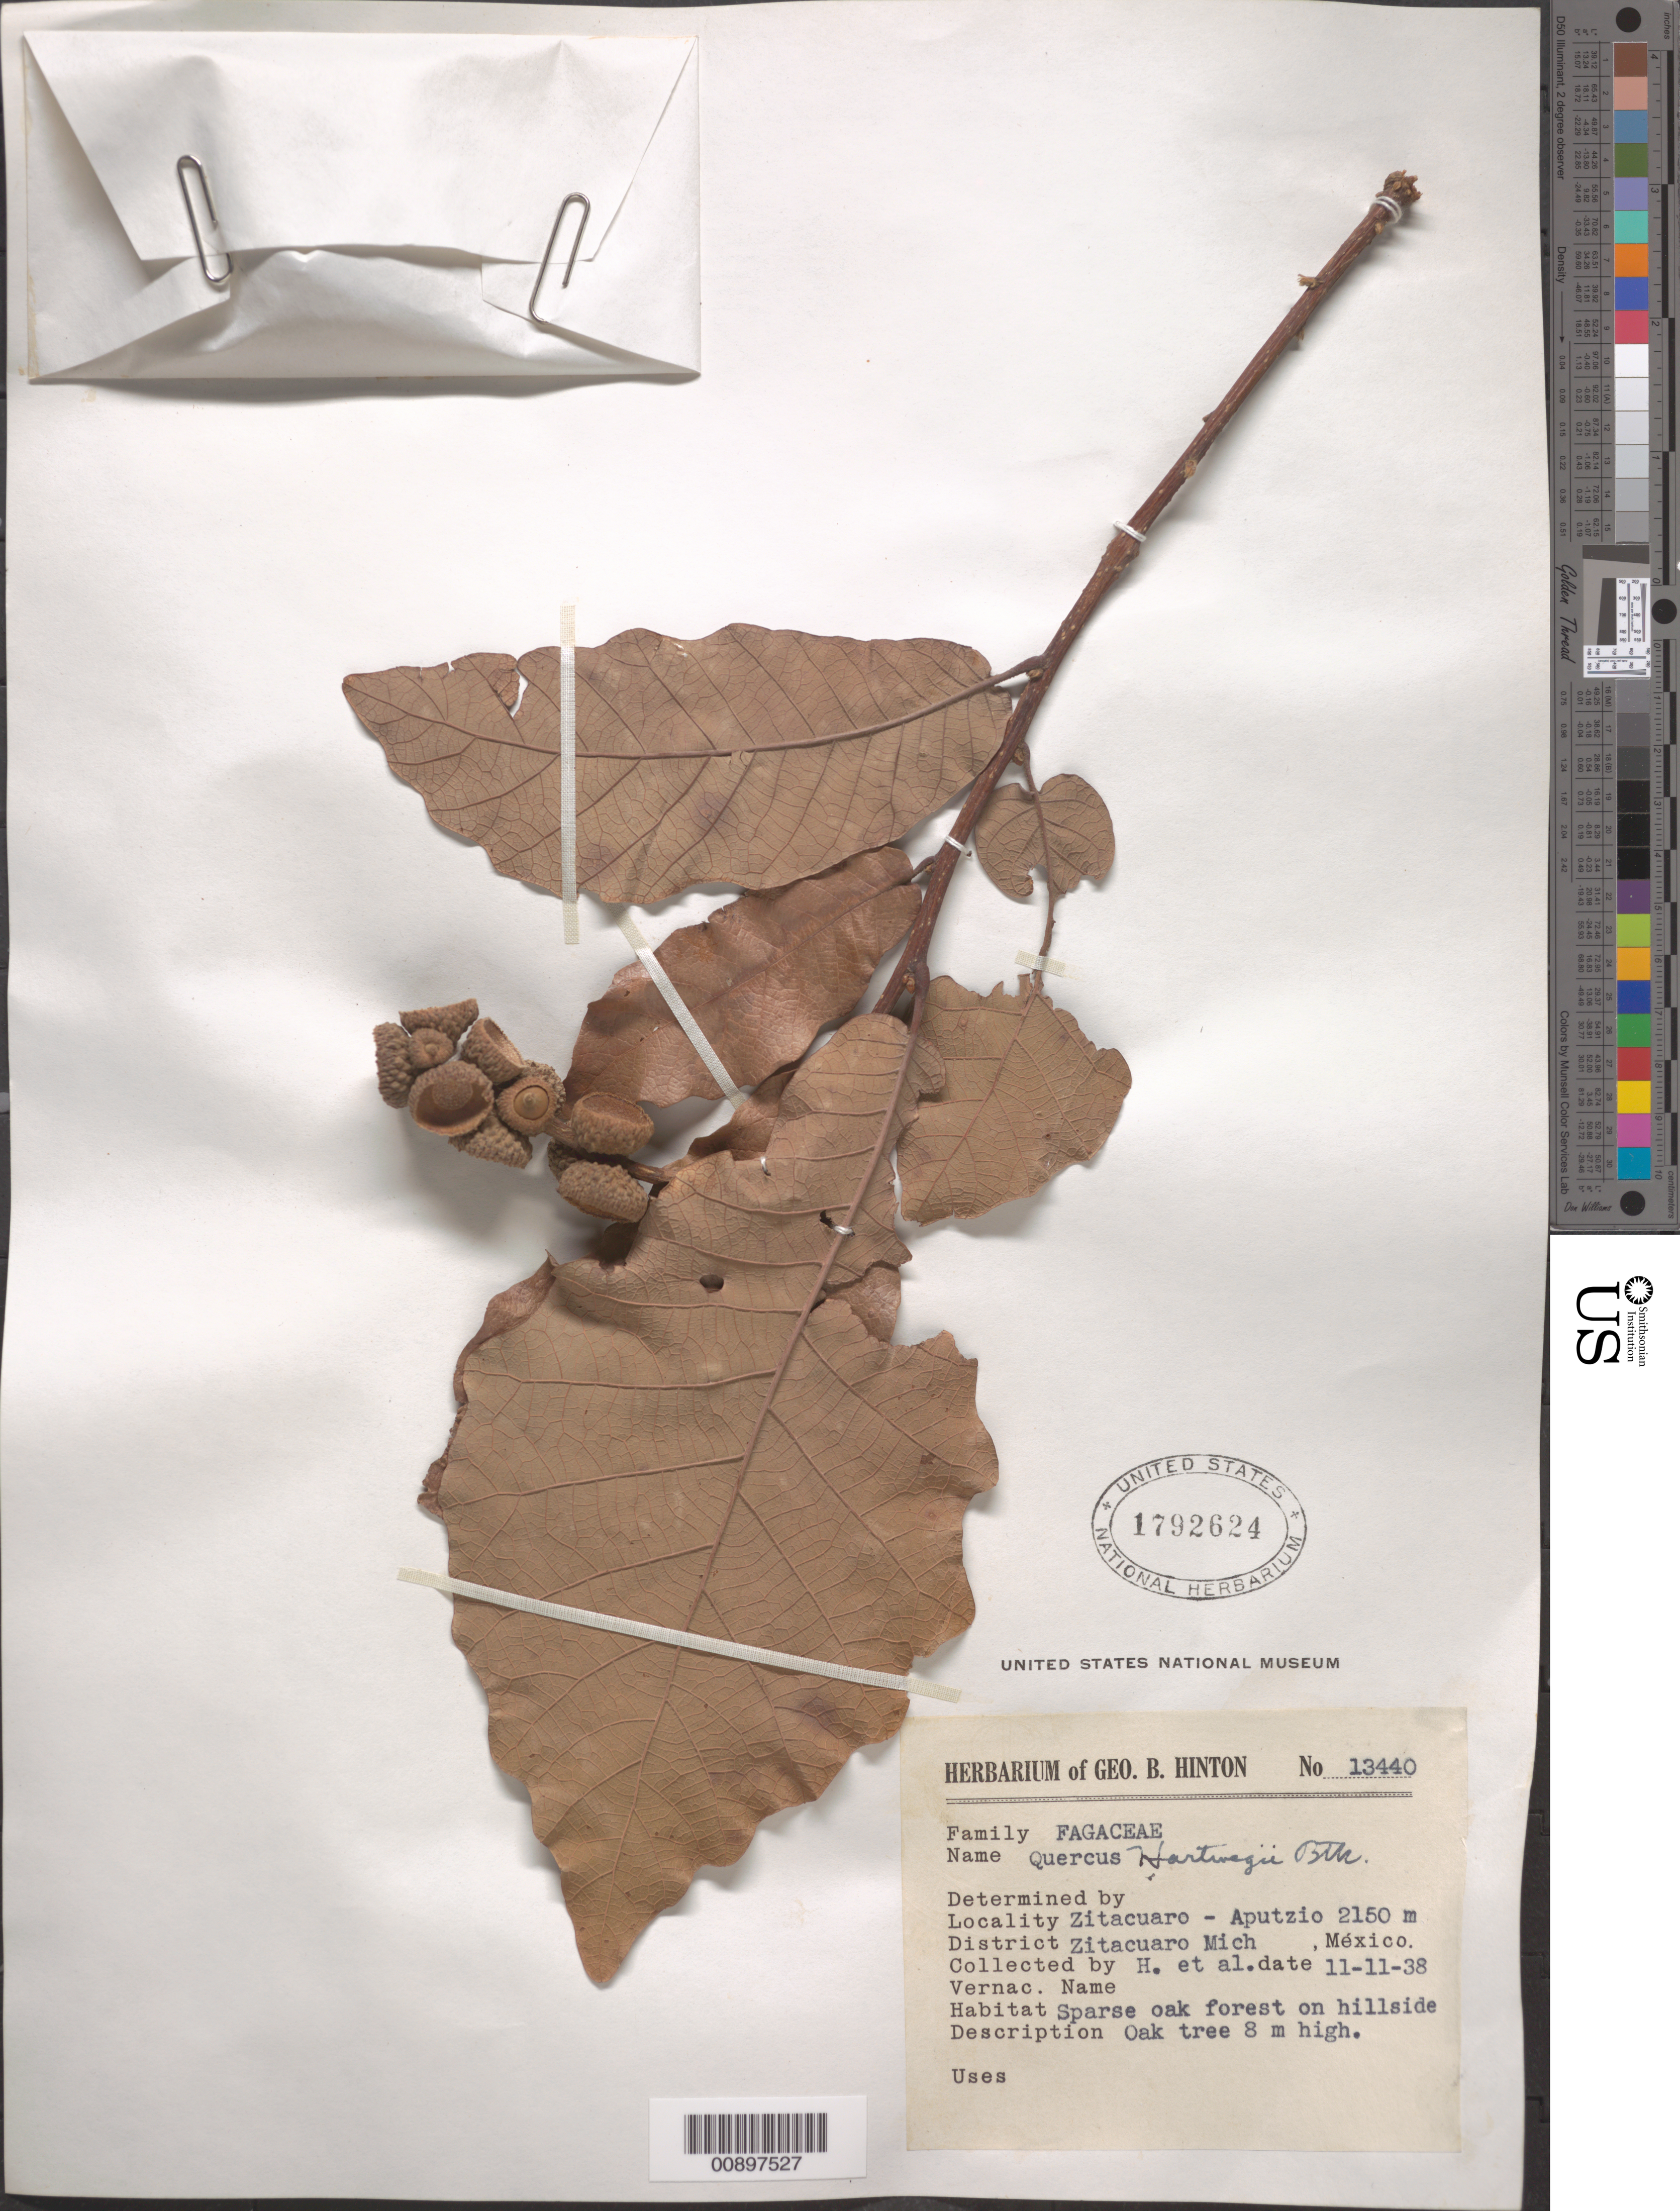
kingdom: Plantae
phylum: Tracheophyta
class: Magnoliopsida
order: Fagales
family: Fagaceae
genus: Quercus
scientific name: Quercus hartwegii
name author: Benth.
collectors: G. B. Hinton & et al.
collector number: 13440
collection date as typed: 11 Nov 1938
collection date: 1938-11-11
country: Mexico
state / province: Michoacán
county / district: Zitácuaro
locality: Zitácuaro - Aputzio, District Zitácuaro, Michoacán.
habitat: Sparse oak forest on hillside.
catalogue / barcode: US 1792624